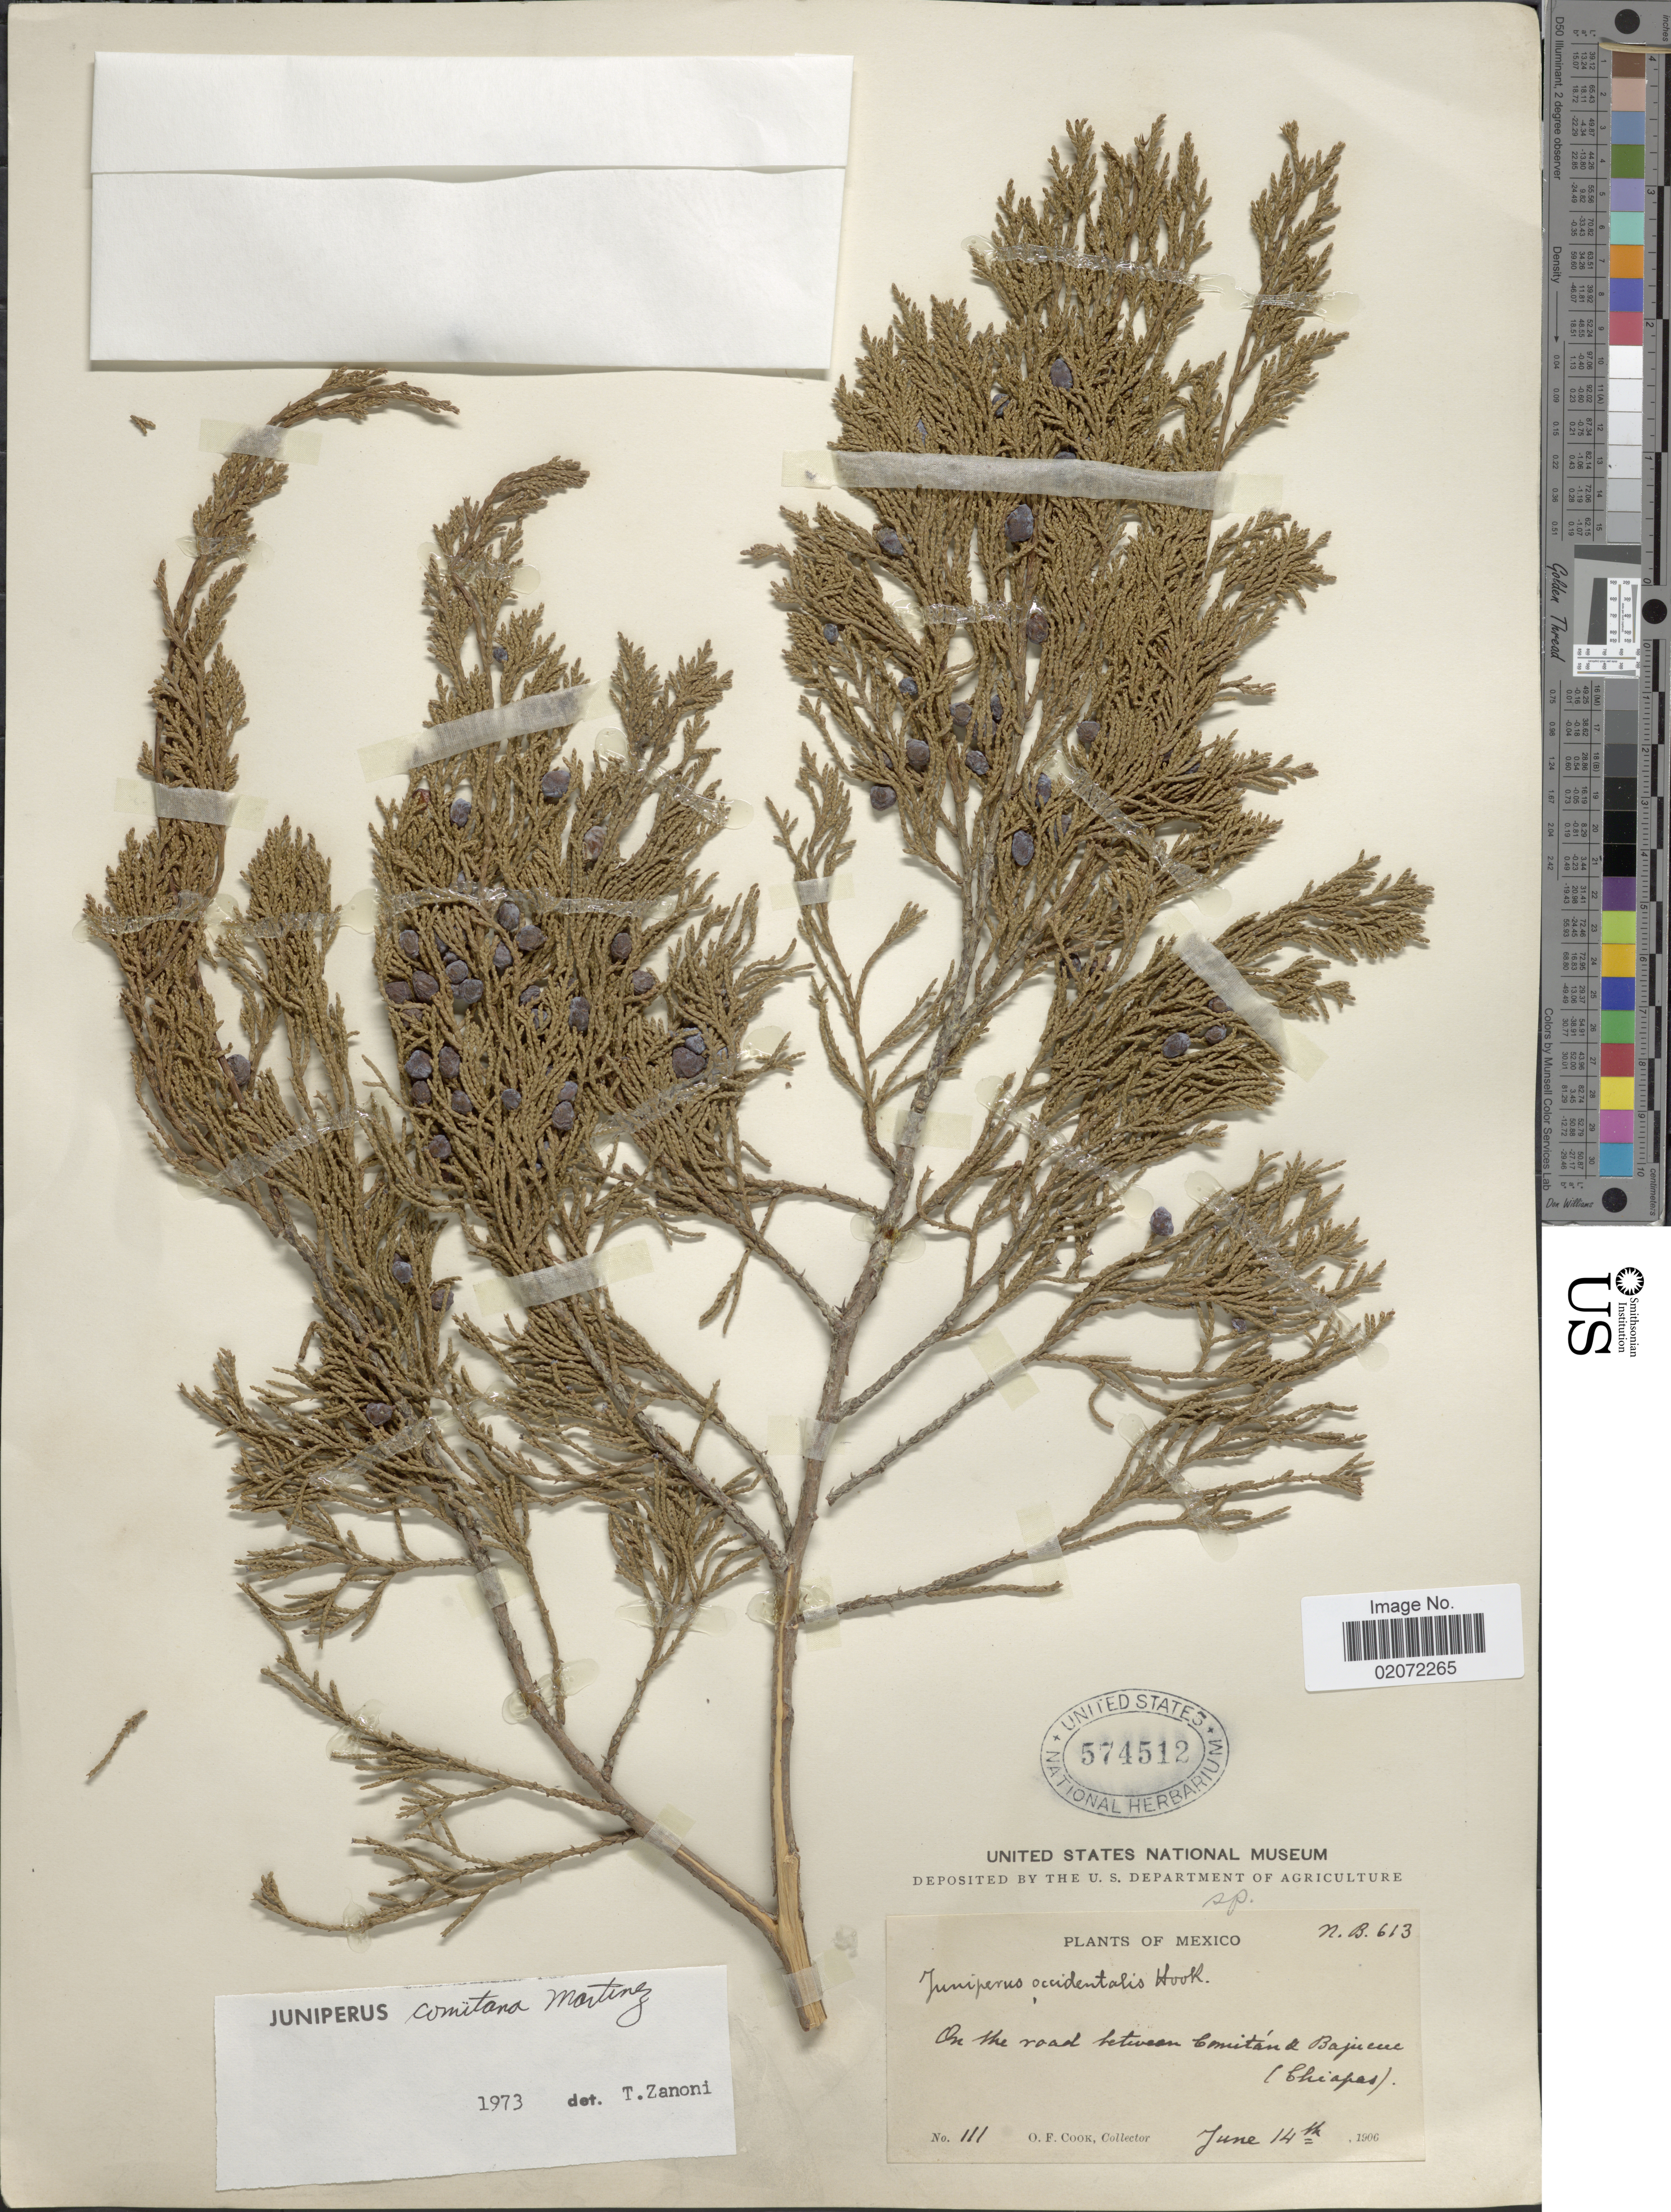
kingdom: Plantae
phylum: Tracheophyta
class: Pinopsida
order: Pinales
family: Cupressaceae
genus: Juniperus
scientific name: Juniperus comitana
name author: Martínez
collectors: O. F. Cook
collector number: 111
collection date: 1906-06-14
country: Mexico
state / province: Chiapas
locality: Mexico. On the road between Comitan & Bajucuc (Chiapas).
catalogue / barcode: US 574512